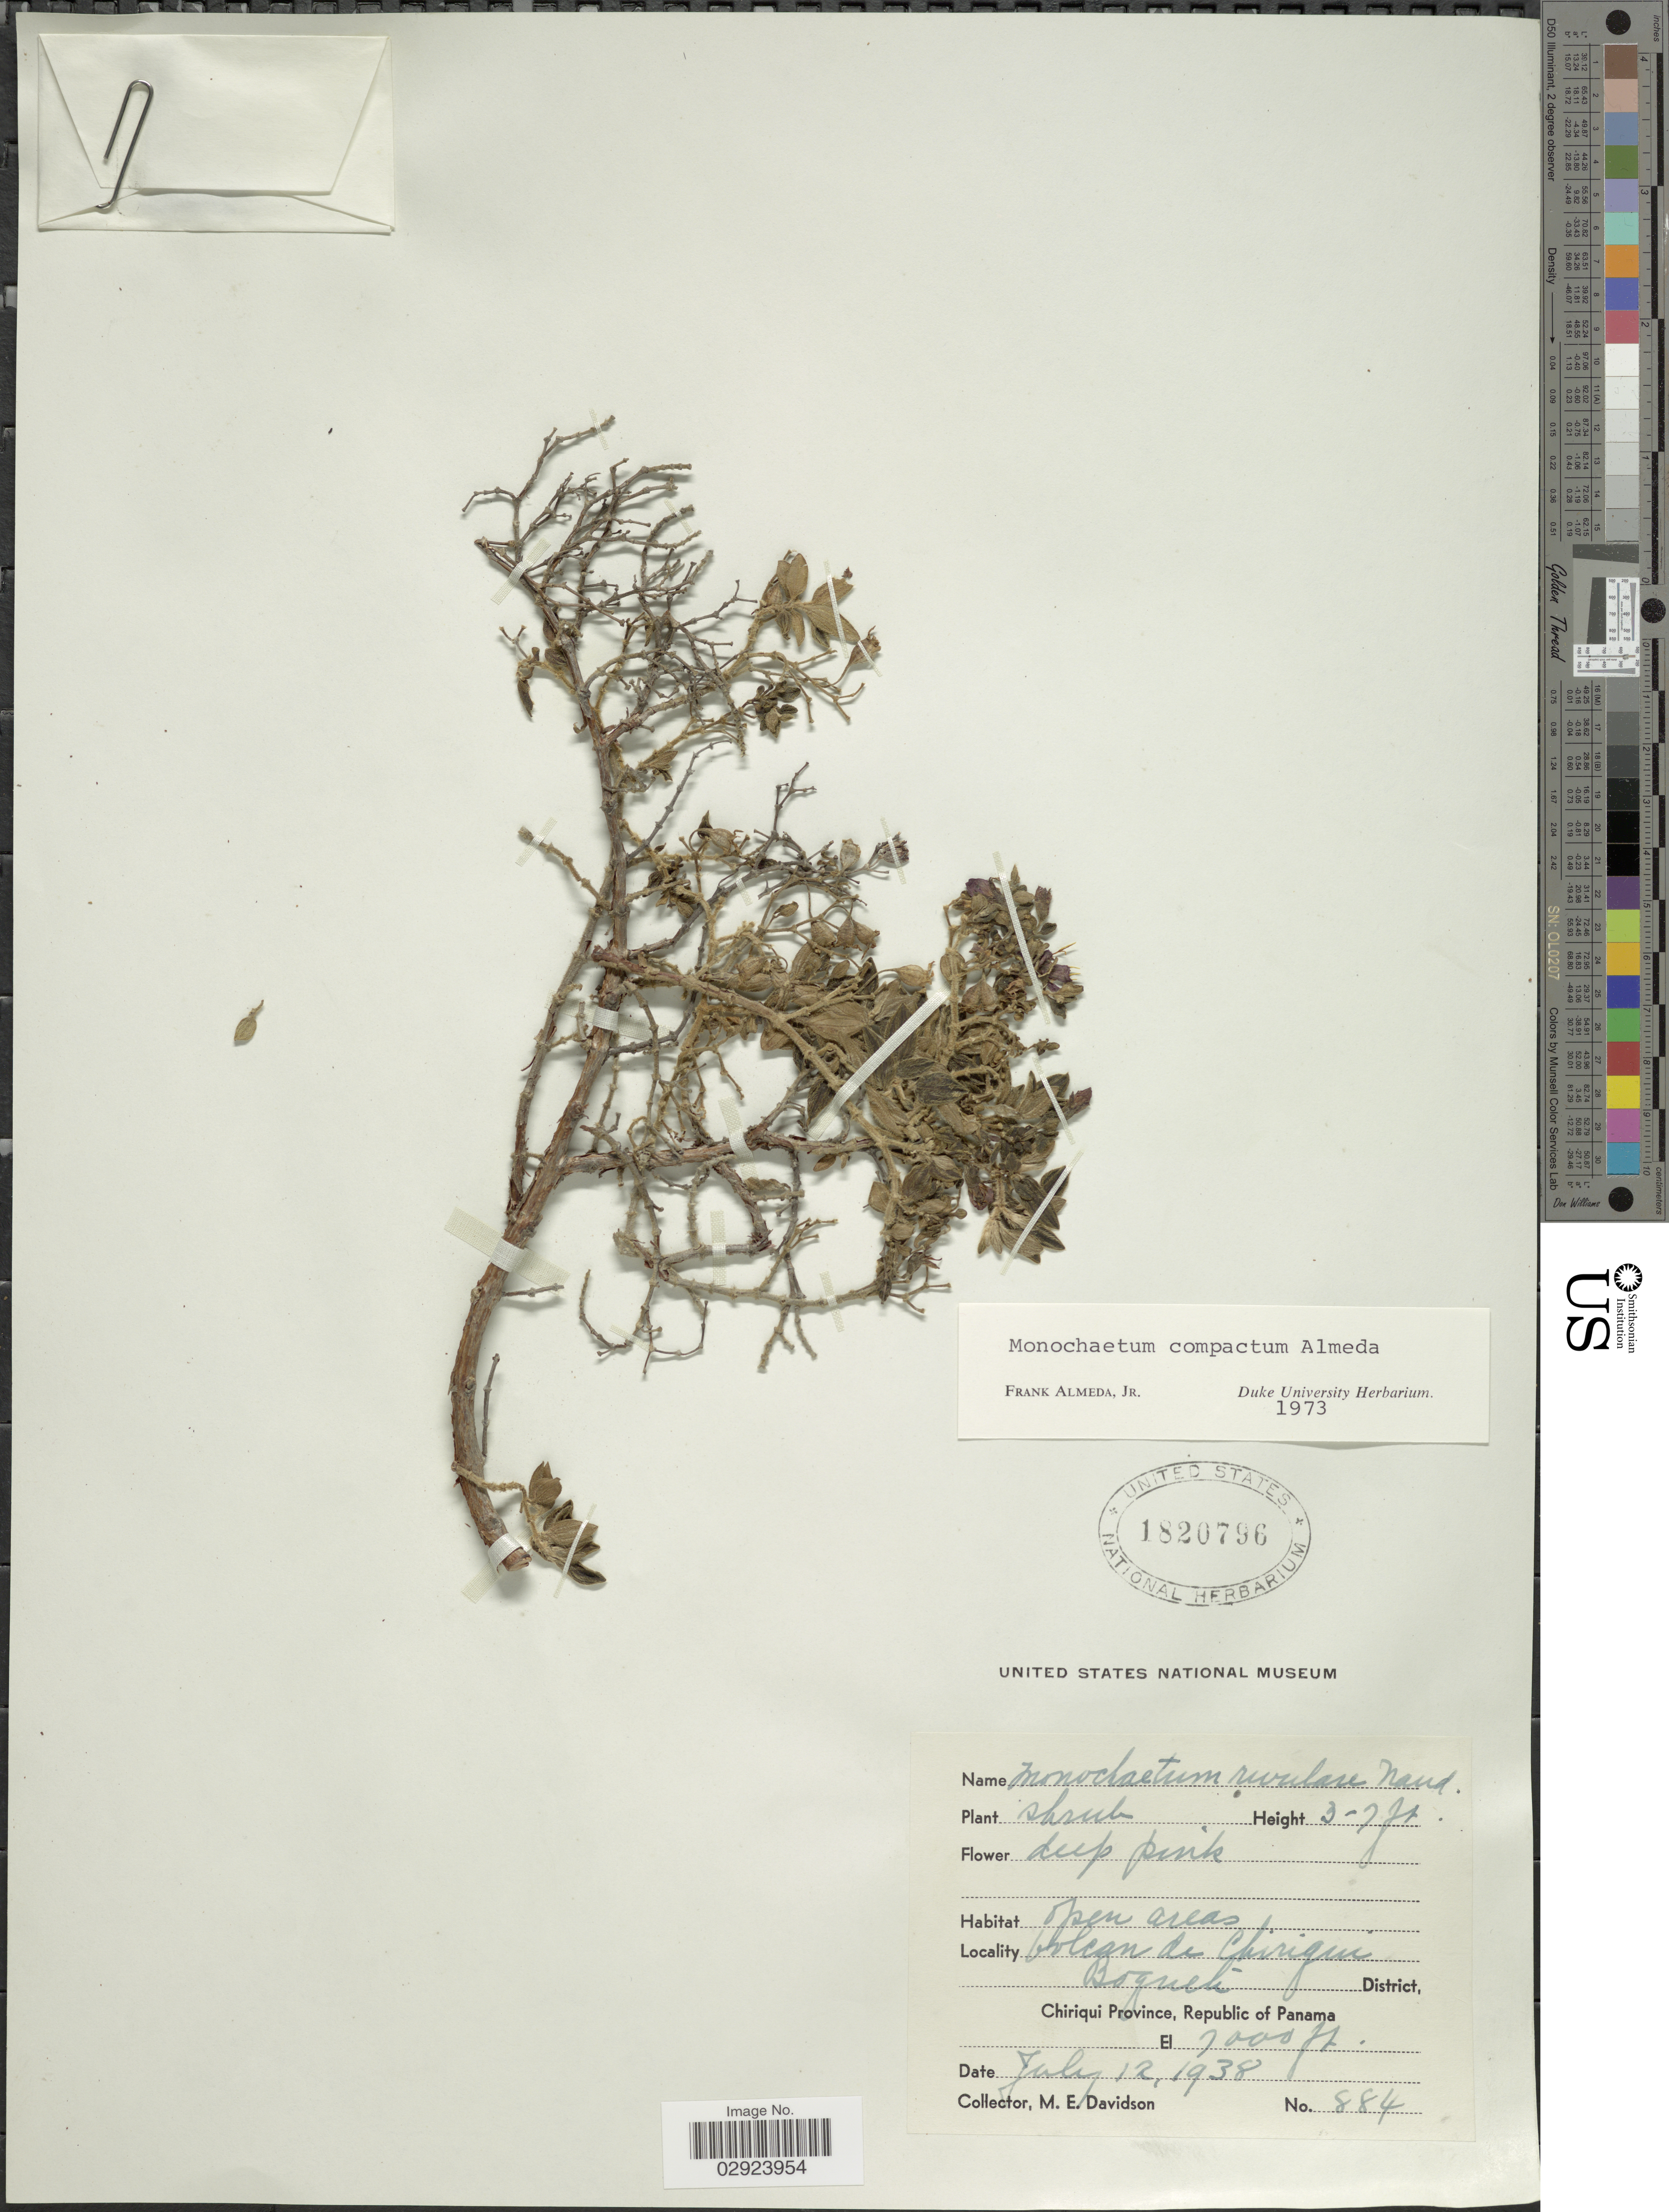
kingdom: Plantae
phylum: Tracheophyta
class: Magnoliopsida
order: Myrtales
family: Melastomataceae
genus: Monochaetum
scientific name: Monochaetum compactum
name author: Almeda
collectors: M. E. Davidson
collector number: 884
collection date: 1938-07-12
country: Panama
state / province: Chiriqui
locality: Open areas. Volcan de Chiriqui. Boquete District.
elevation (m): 2134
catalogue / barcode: US 1820796